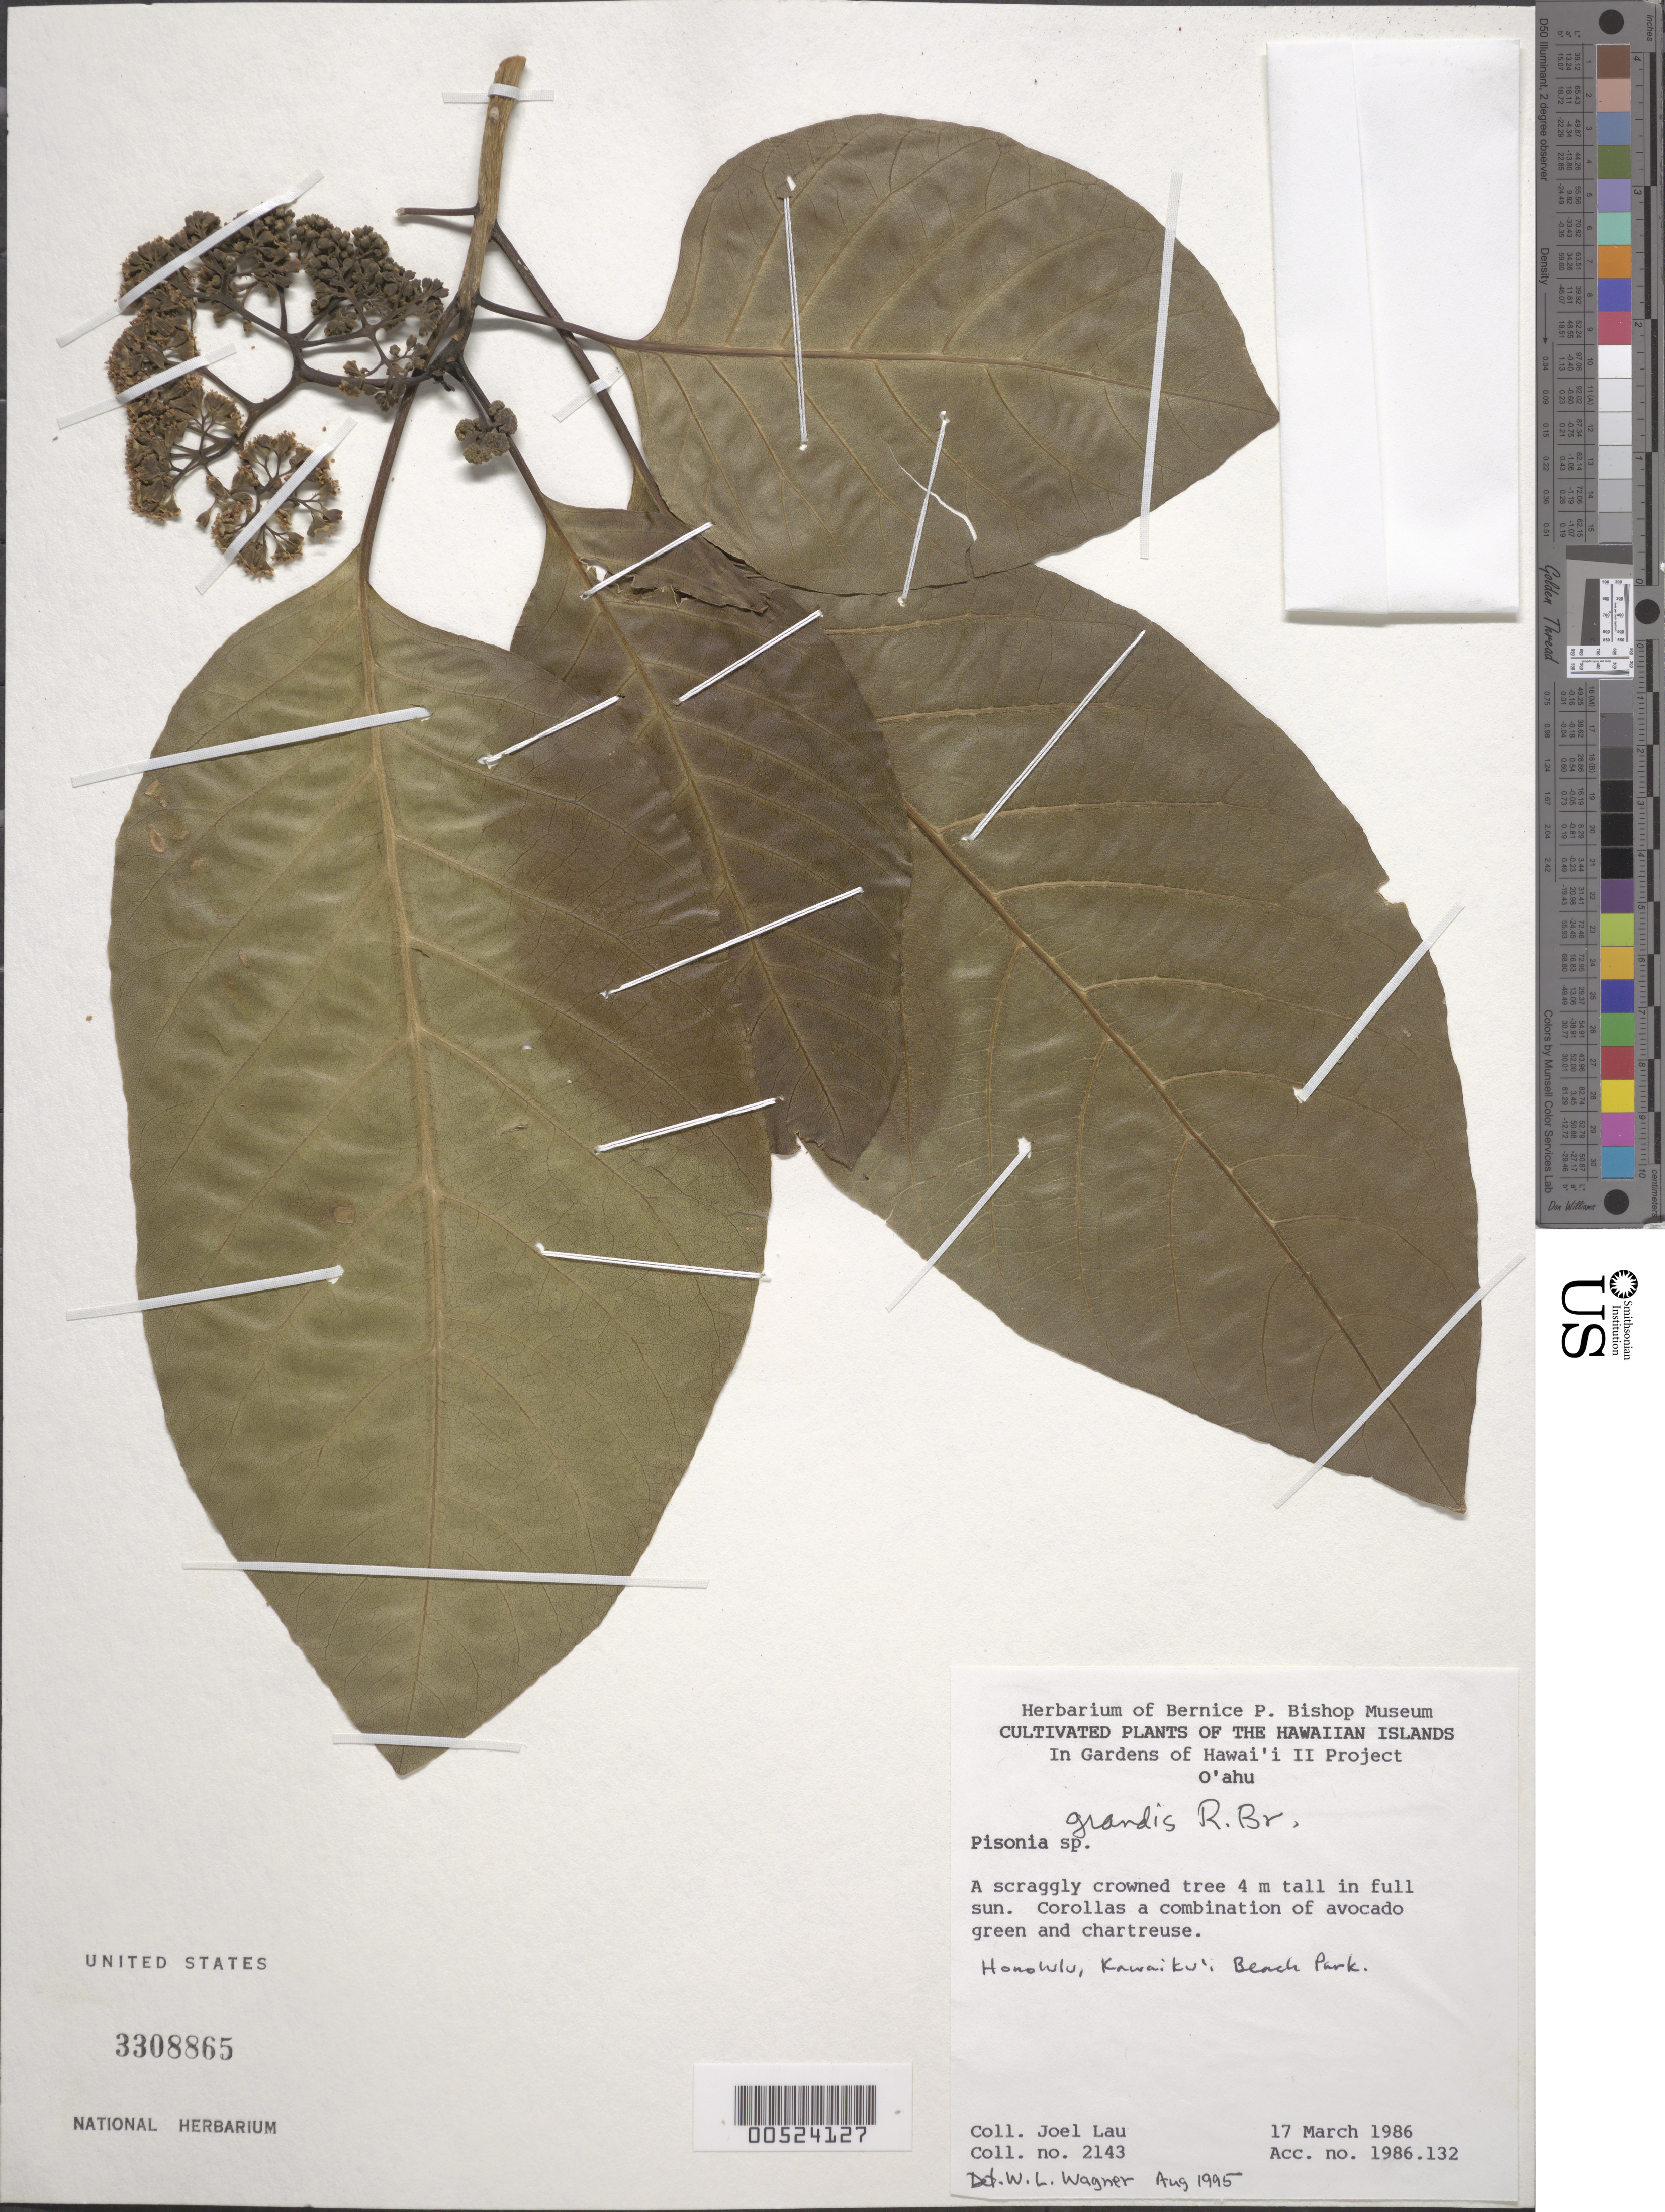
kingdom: Plantae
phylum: Tracheophyta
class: Magnoliopsida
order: Caryophyllales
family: Nyctaginaceae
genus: Pisonia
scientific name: Pisonia grandis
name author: R. Br.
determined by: Wagner, W. L., (BOT), Smithsonian Institution - National Museum of Natural History (UNITED STATES)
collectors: J. Lau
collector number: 2143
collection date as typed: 17 Mar 1986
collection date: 1986-03-17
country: United States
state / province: Hawaii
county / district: Honolulu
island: Oahu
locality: Honolulu, Kawainui Beach Park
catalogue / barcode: US 3308865